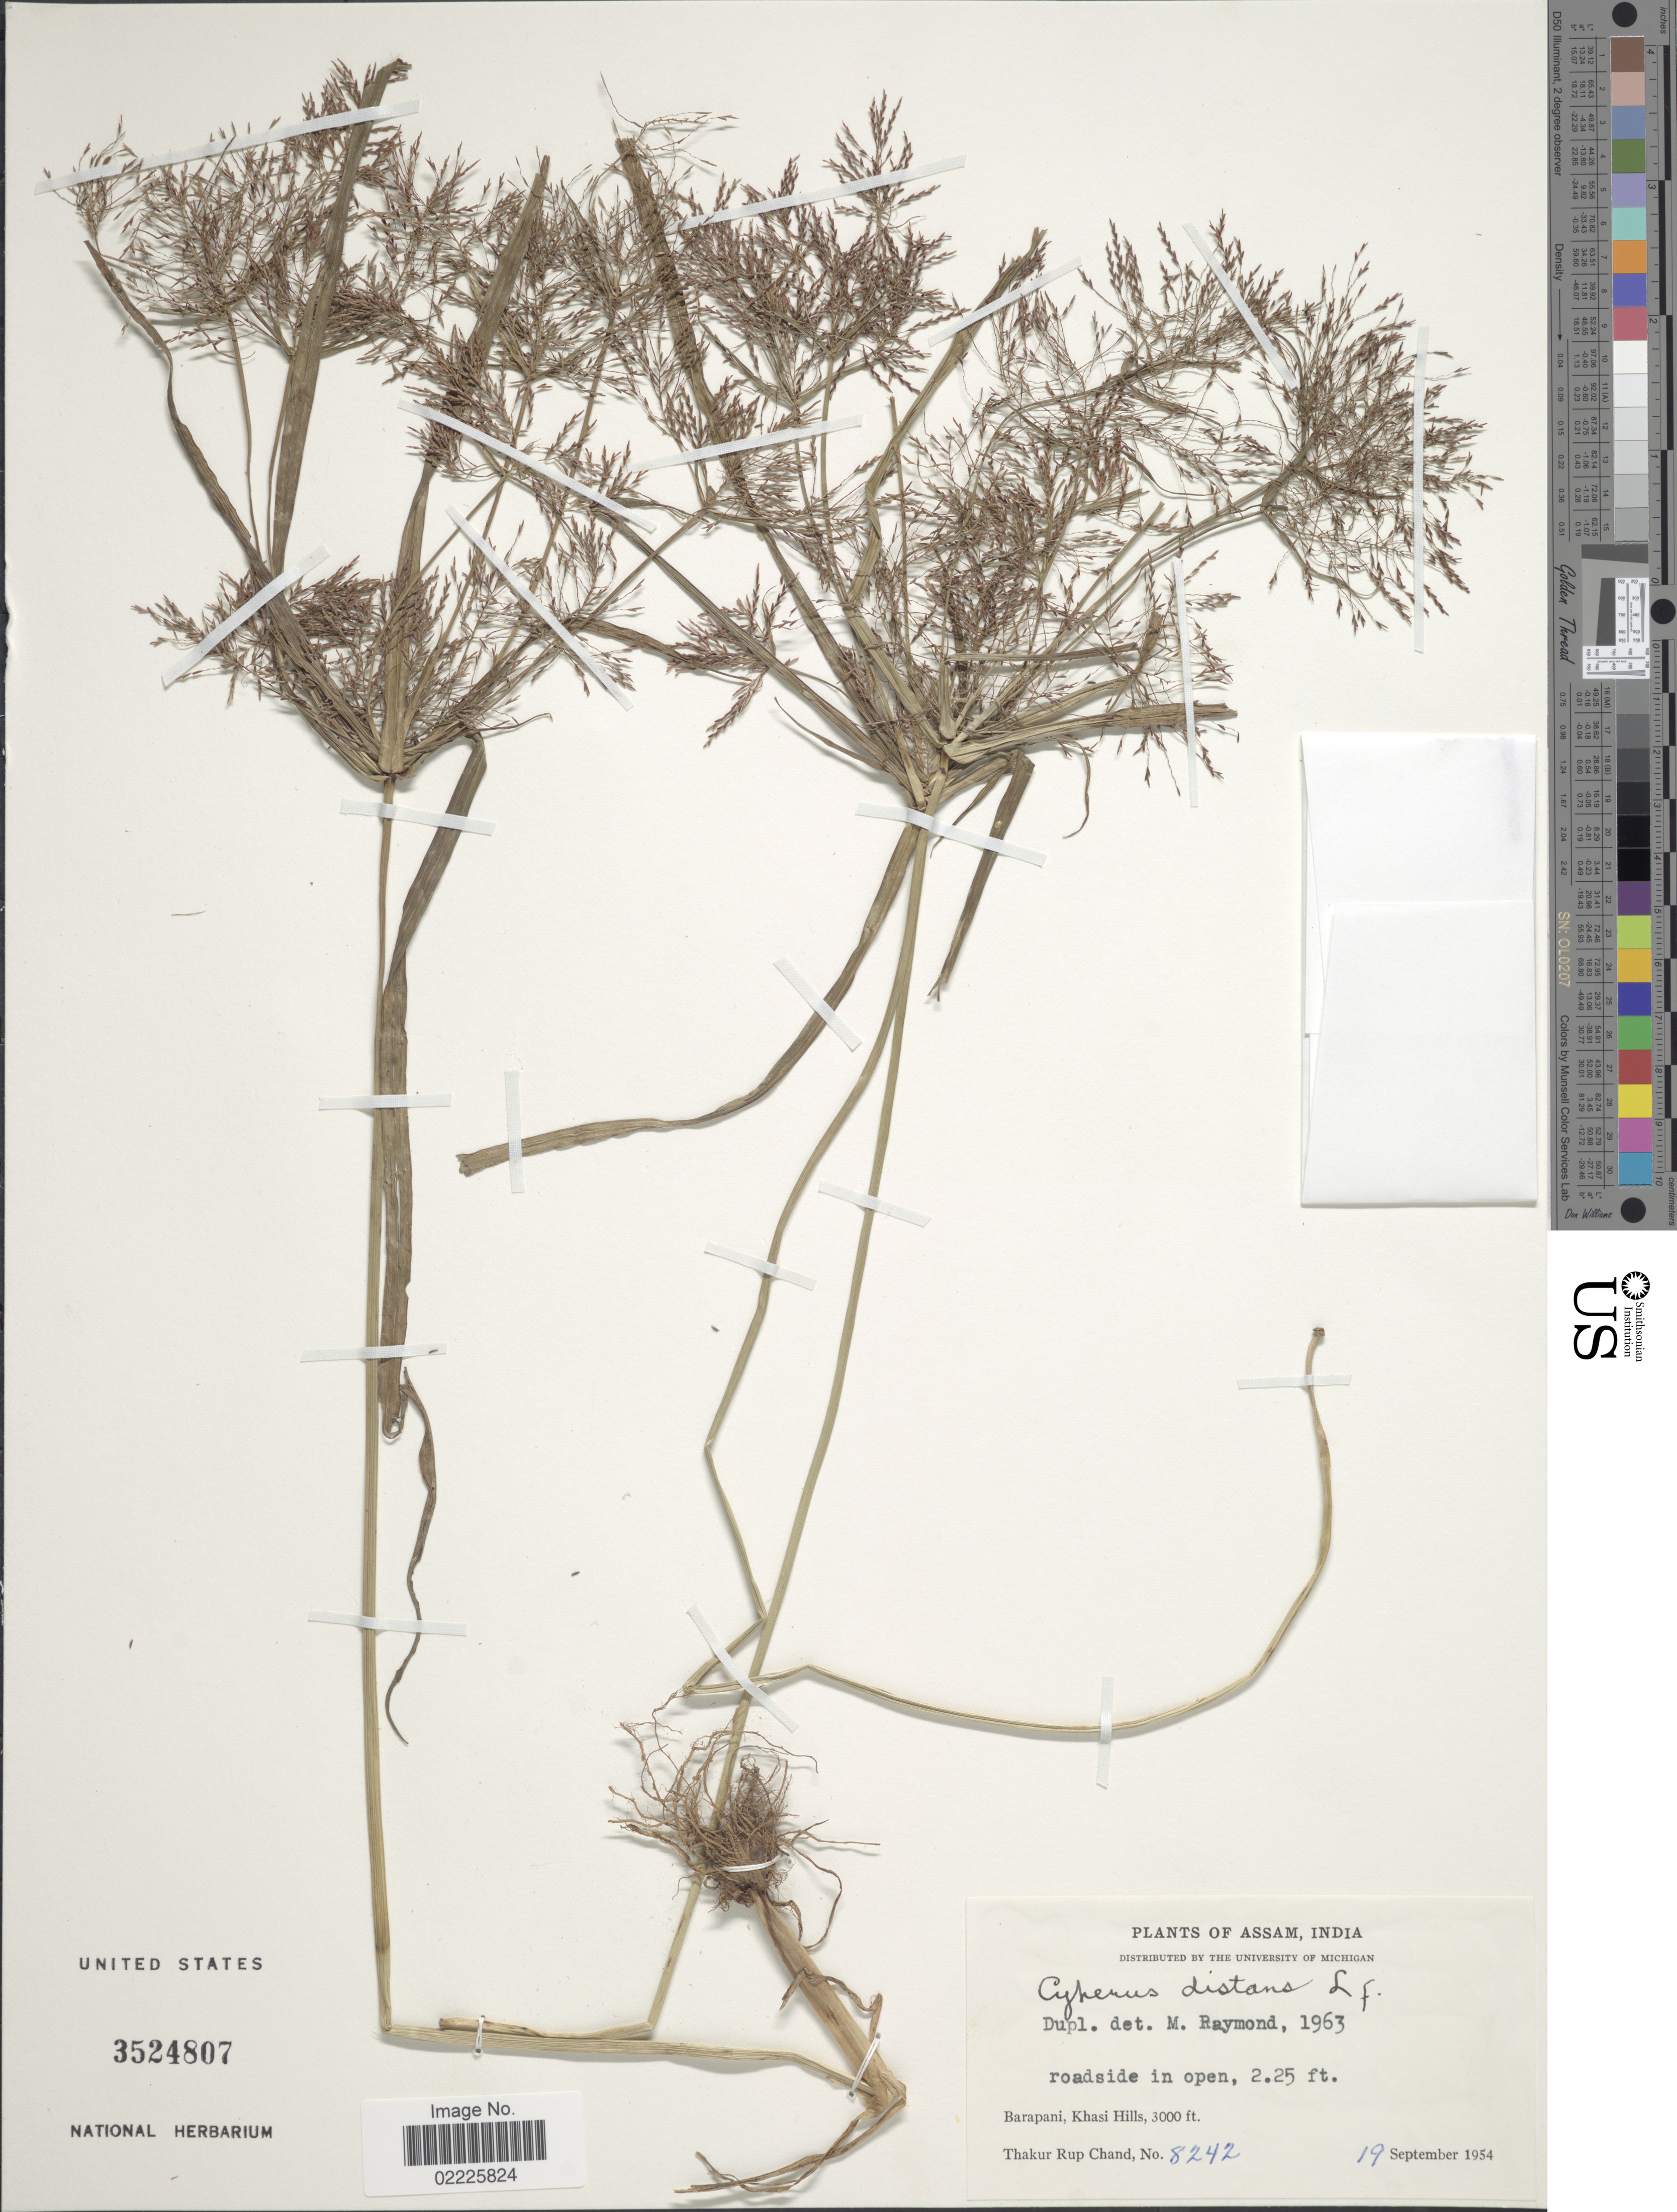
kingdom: Plantae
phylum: Tracheophyta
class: Liliopsida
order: Poales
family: Cyperaceae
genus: Cyperus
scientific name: Cyperus distans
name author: L. f.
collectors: T. R. Chand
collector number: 8242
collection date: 1954-09-19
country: India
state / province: Meghalaya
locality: Barapani, Khasi Hills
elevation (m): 914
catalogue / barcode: US 3524807